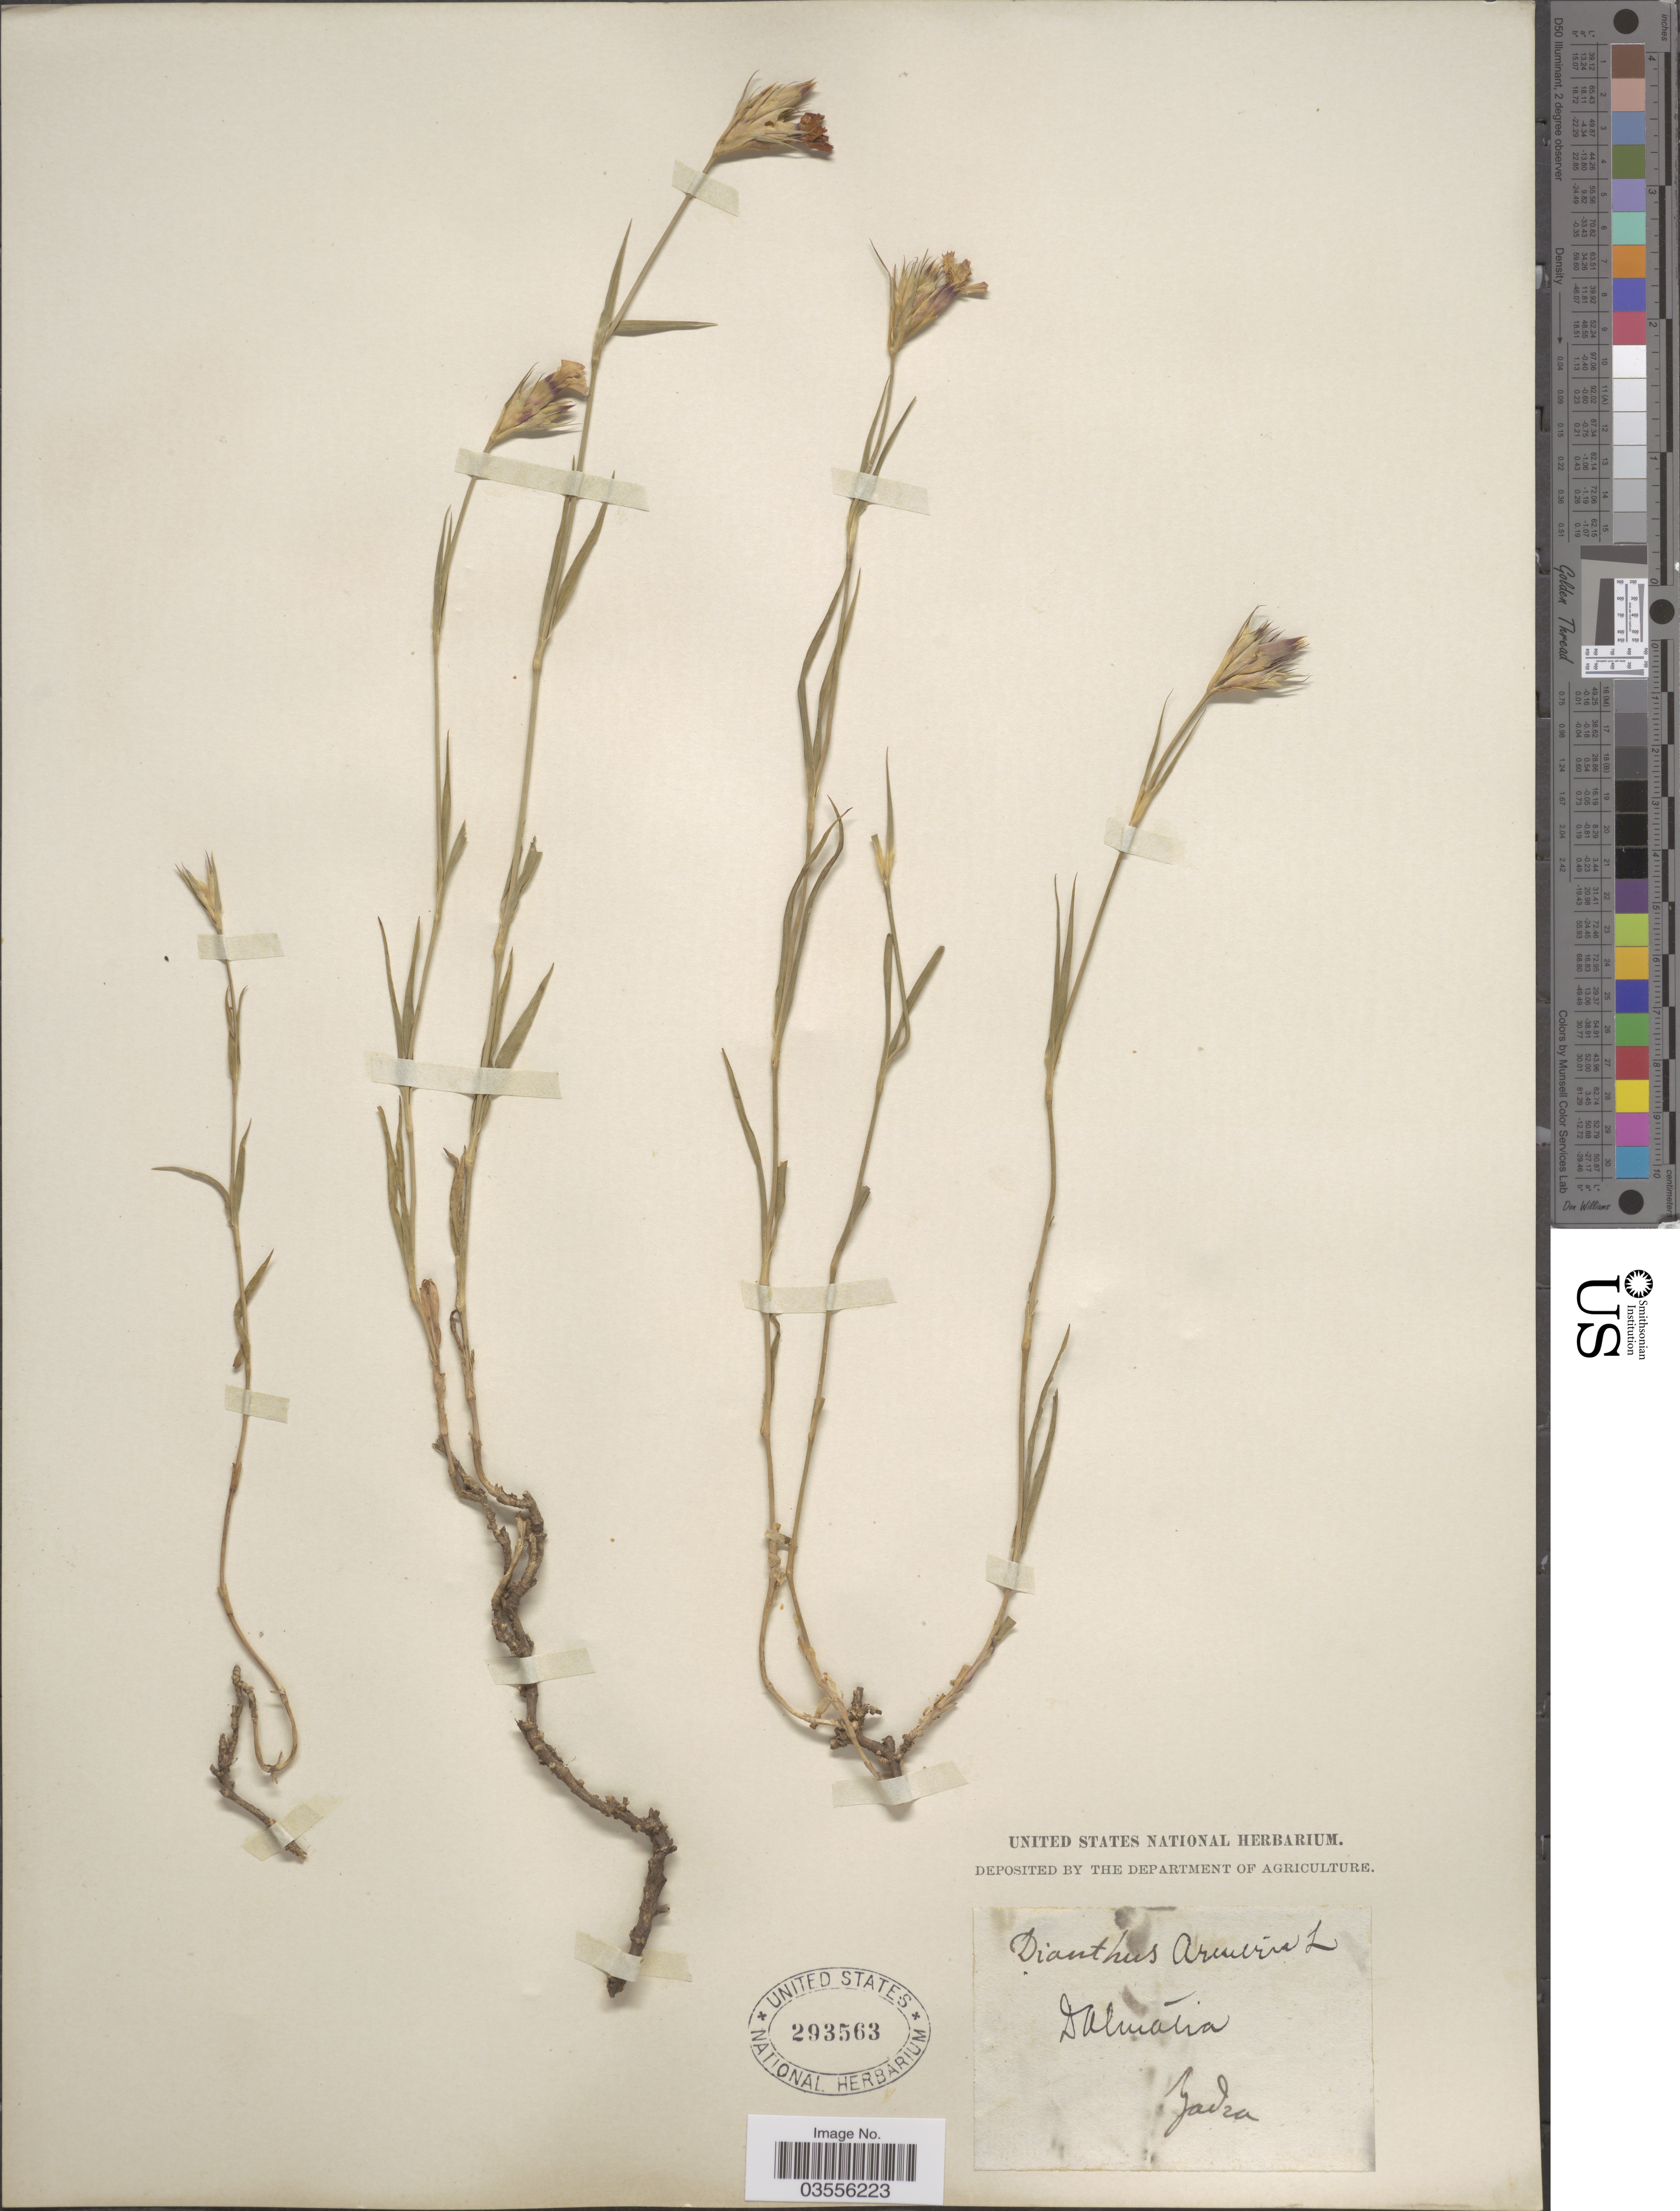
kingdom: Plantae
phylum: Tracheophyta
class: Magnoliopsida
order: Caryophyllales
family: Caryophyllaceae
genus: Dianthus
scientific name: Dianthus arenarius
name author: L.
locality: Dalmatia. Gadra.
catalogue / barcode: US 293563